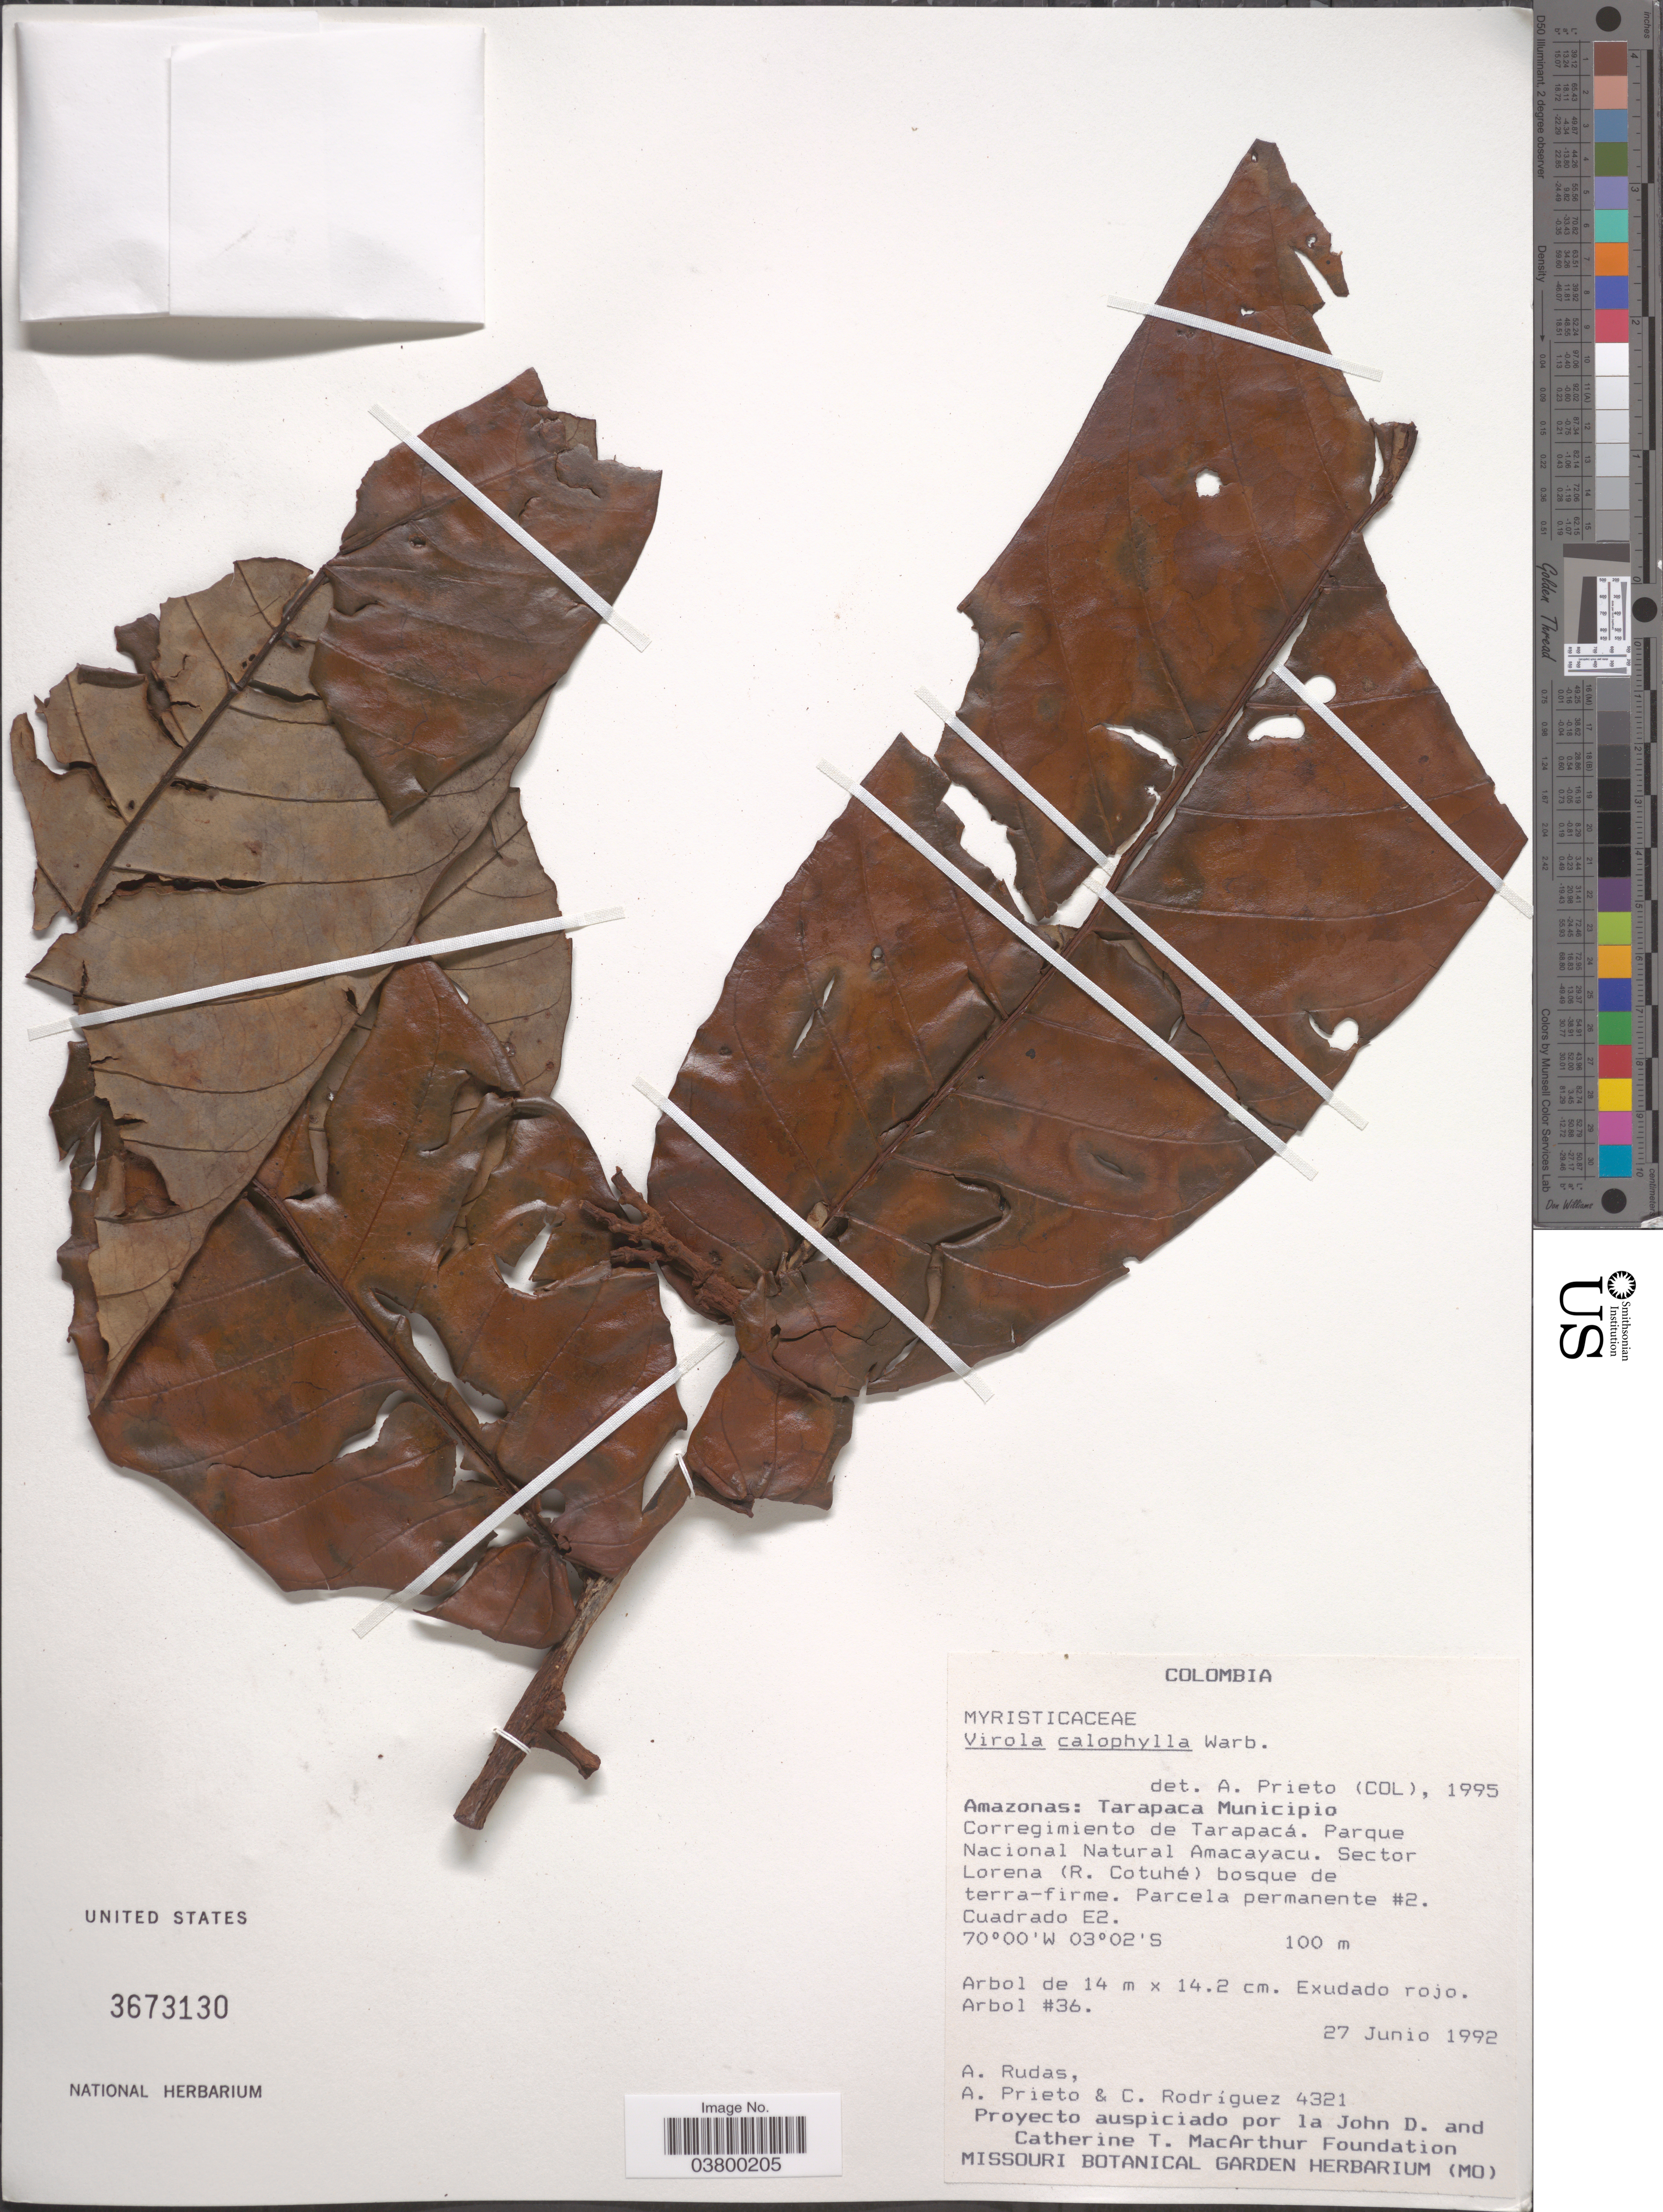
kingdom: Plantae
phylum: Tracheophyta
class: Magnoliopsida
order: Magnoliales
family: Myristicaceae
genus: Virola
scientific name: Virola calophylla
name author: (Spruce) Warb.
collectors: A. Rudas, A. Prieto & C. Rodríguez-Flores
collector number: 4321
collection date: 1992-06-27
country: Colombia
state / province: Amazônas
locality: Tarapaca Municipio. Corregimiento de Tarapacá. Parque Nacional Natural Amacayacu. Sector Lorena (R. Cotuhé) bosque de terra-firme. Parcela permanente #2. Cuadrado E2.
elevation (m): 100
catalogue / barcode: US 3673130